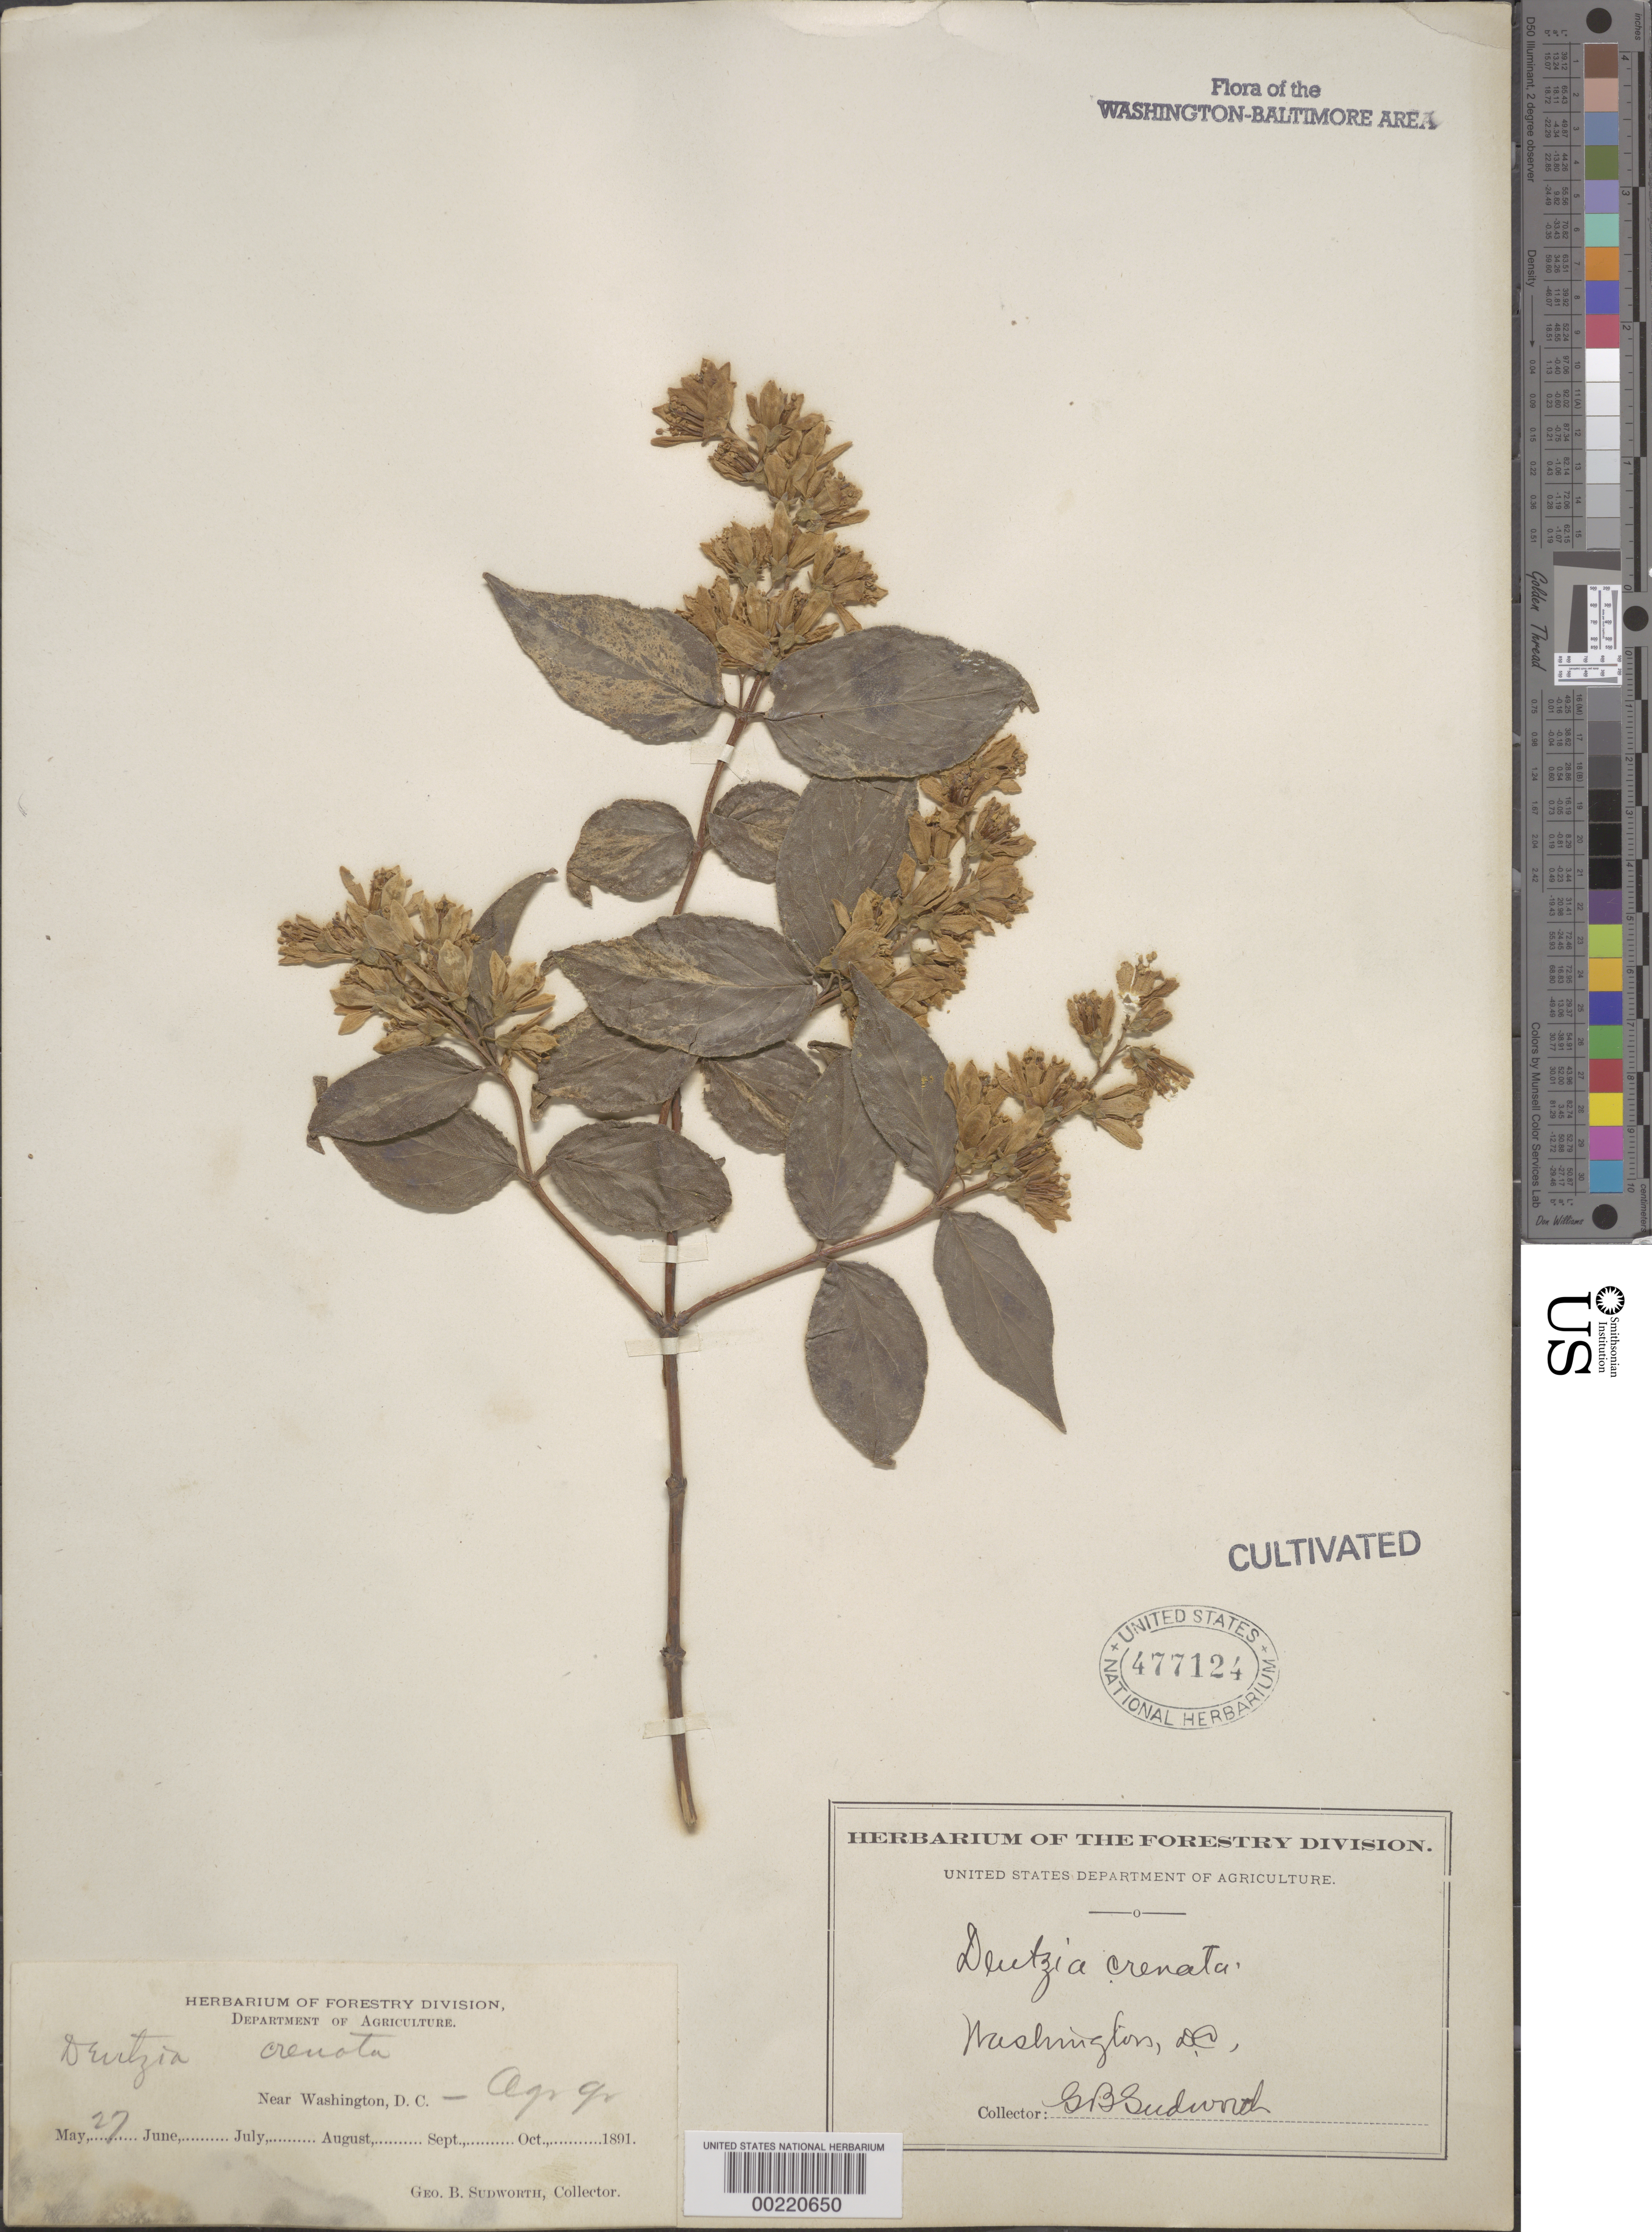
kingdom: Plantae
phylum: Tracheophyta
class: Magnoliopsida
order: Cornales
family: Hydrangeaceae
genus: Deutzia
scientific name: Deutzia crenata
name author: Siebold & Zucc.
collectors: G. B. Sudworth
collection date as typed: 27 May 1891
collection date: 1891-05-27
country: United States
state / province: District of Columbia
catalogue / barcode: US 477124